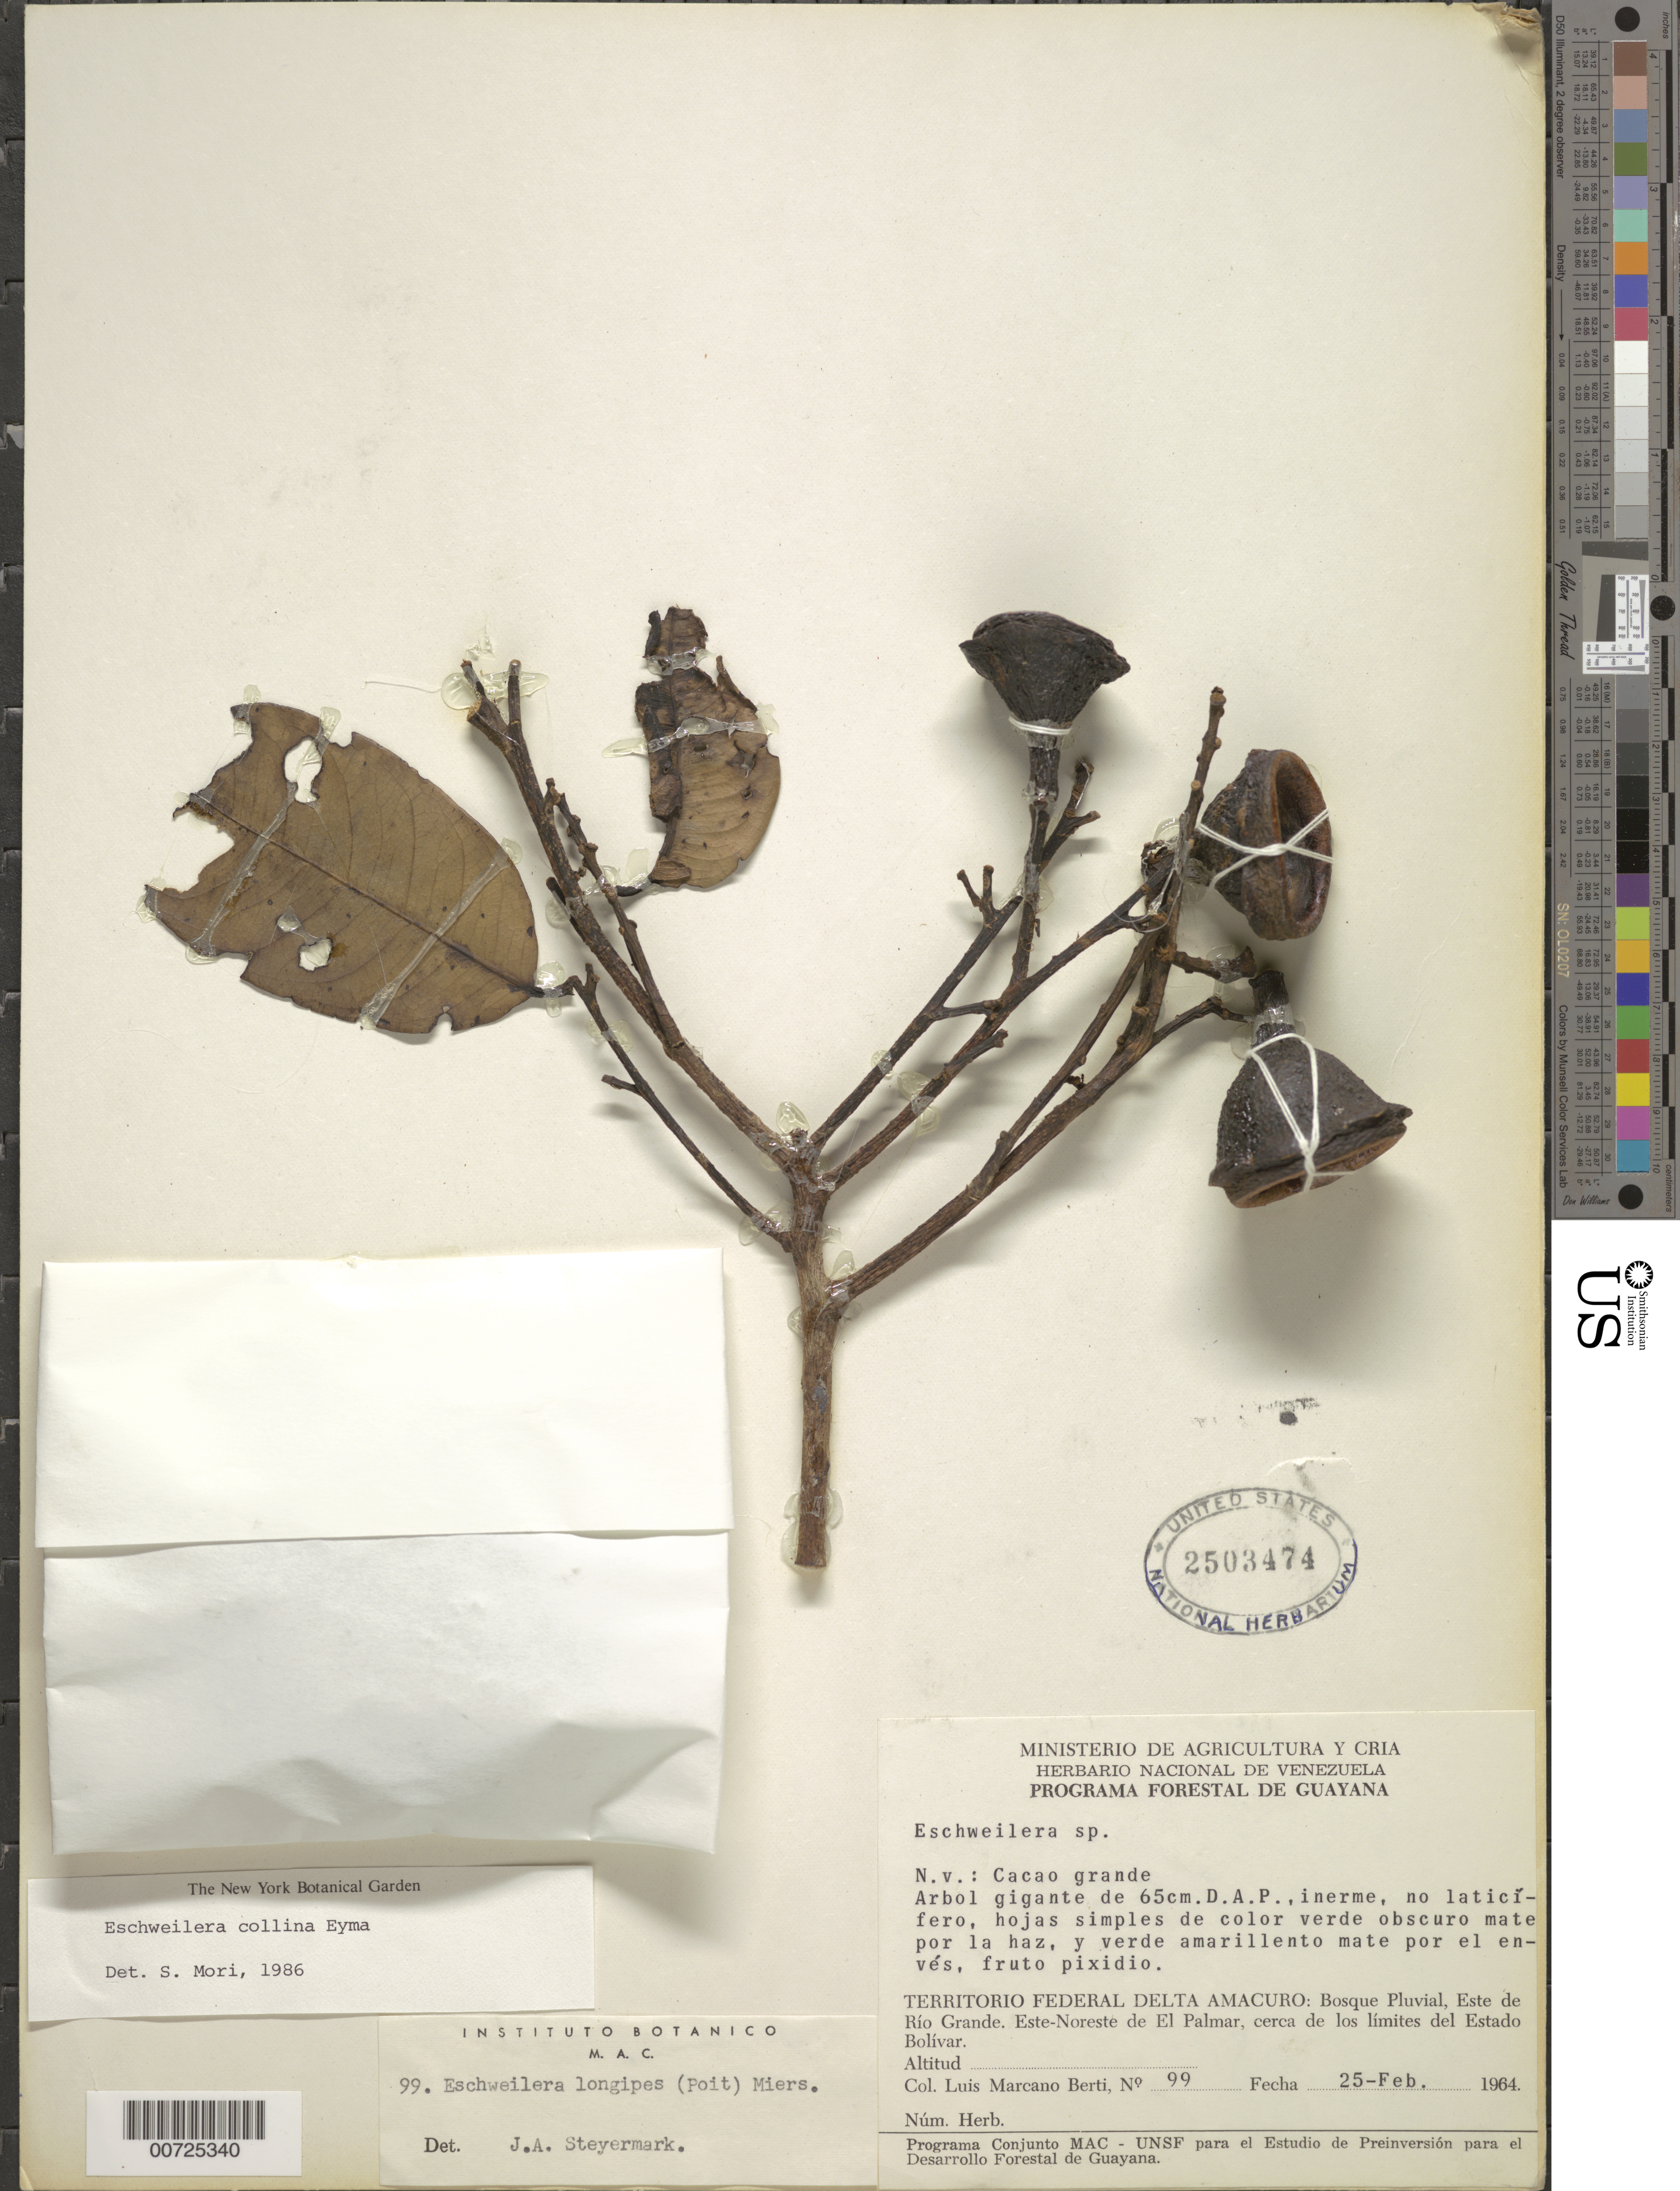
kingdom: Plantae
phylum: Tracheophyta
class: Magnoliopsida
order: Ericales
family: Lecythidaceae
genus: Eschweilera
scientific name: Eschweilera collina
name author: Eyma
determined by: Mori, Scott A.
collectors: L. Marcano-Berti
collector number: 99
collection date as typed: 25-Feb-64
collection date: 1964-02-25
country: Venezuela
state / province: Delta Amacuro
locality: Este de Río Grande, ENE de El Palmar, cerca de los limites del Estado Bolívar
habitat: Bosque pluvial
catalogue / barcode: US 2503474